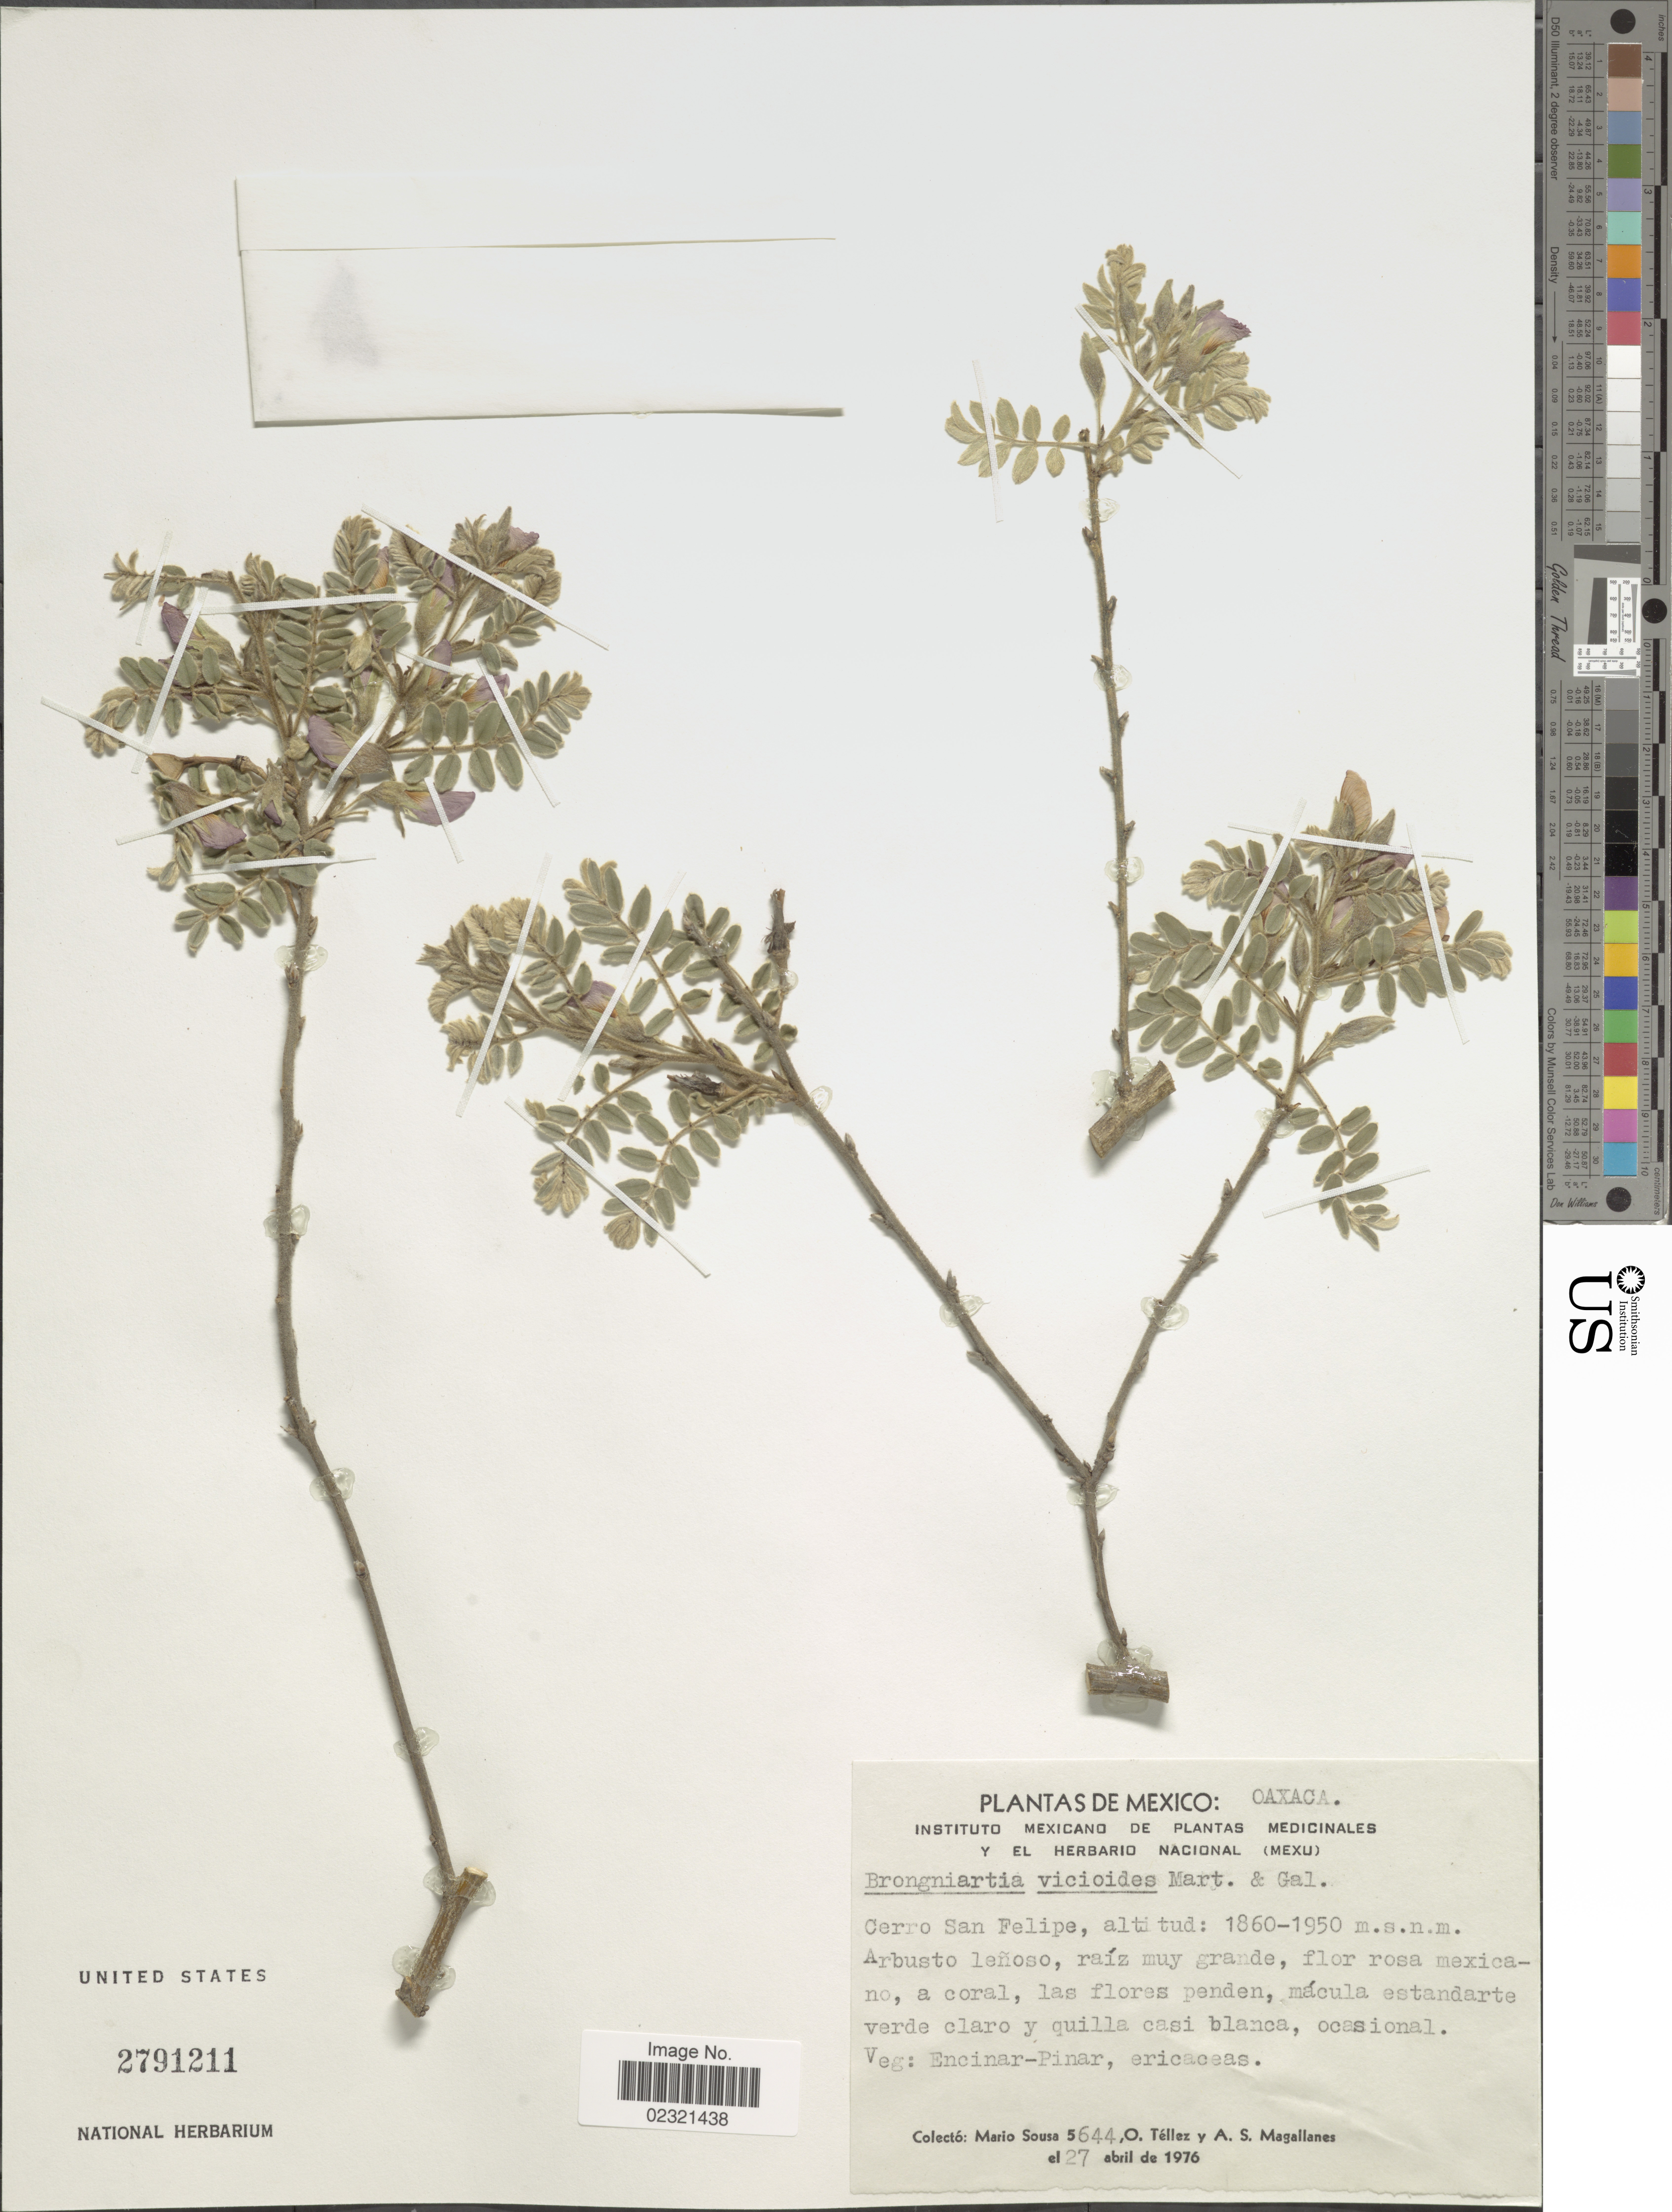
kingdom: Plantae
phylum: Tracheophyta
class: Magnoliopsida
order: Fabales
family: Fabaceae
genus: Brongniartia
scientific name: Brongniartia vicioides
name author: M. Martens & Galeotti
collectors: M. Sousa S., O. Tellez & A. Magallanes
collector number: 5644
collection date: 1976-04-27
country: Mexico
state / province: Oaxaca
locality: Cerro San Felipe.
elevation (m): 1860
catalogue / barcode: US 2791211